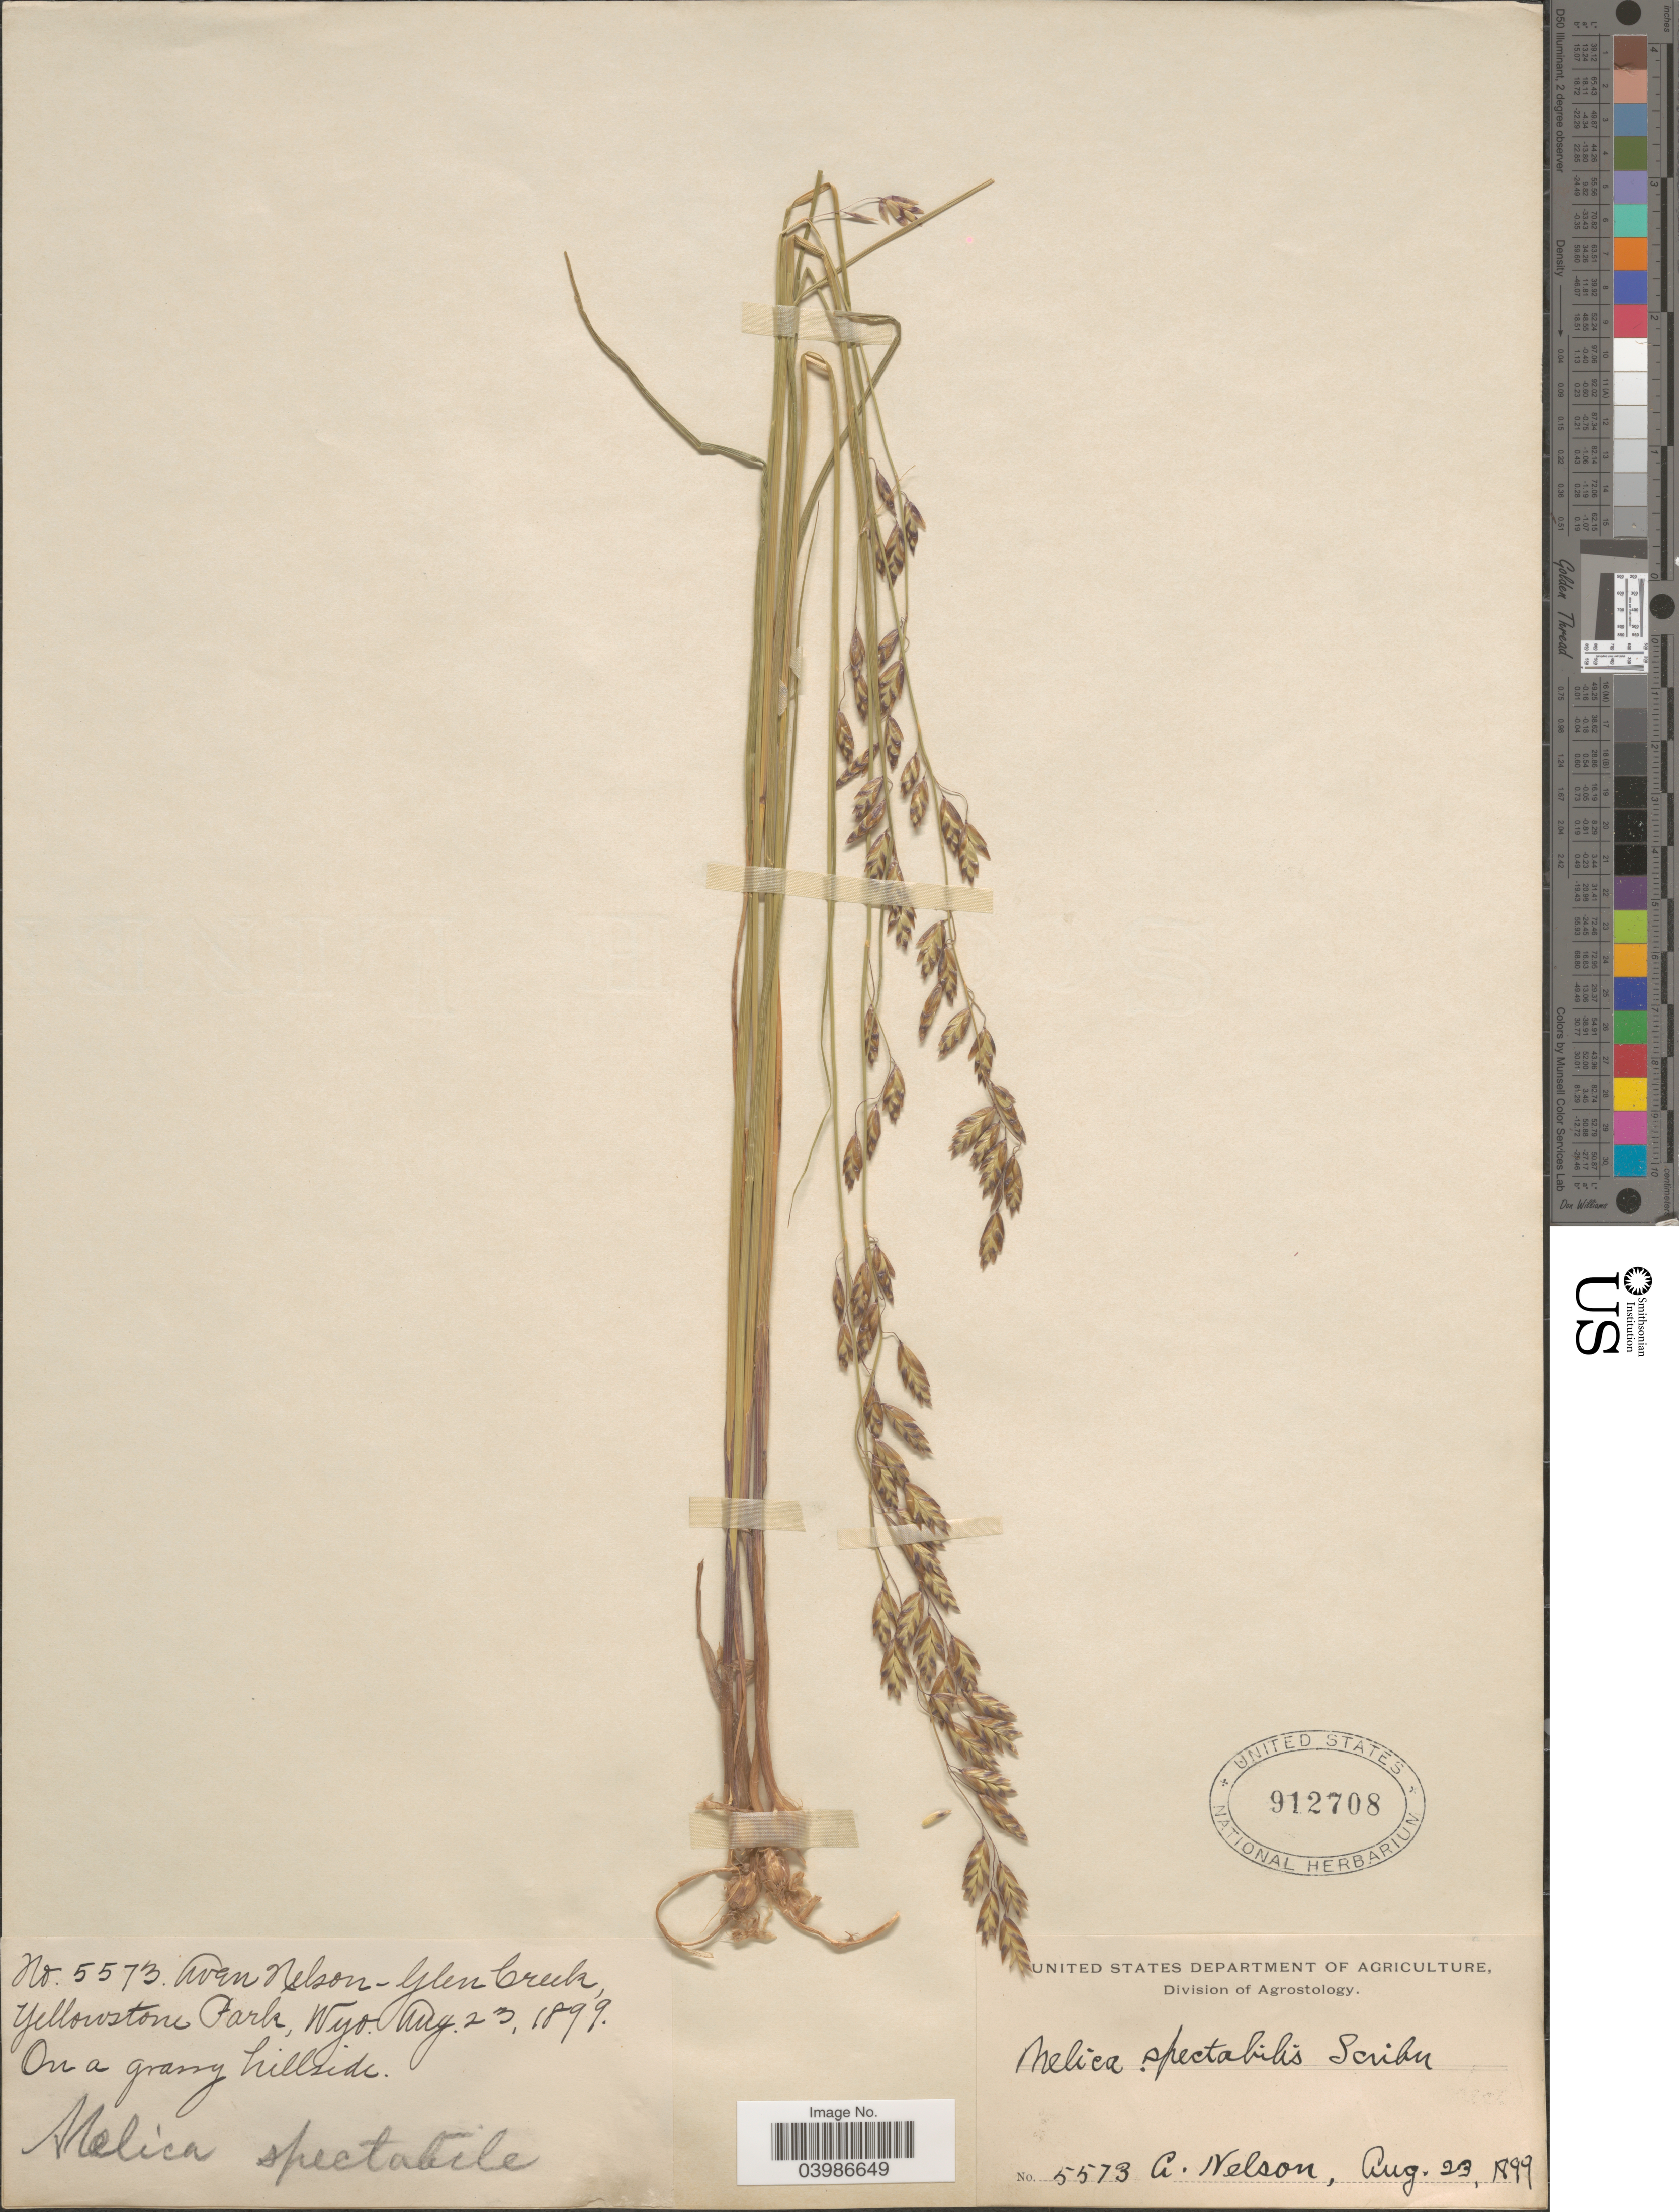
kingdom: Plantae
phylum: Tracheophyta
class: Liliopsida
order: Poales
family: Poaceae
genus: Melica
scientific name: Melica spectabilis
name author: Scribn.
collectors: A. Nelson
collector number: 5573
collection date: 1899-08-23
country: United States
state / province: Wyoming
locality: Glen Creek. Yellowstone Park.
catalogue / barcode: US 912708